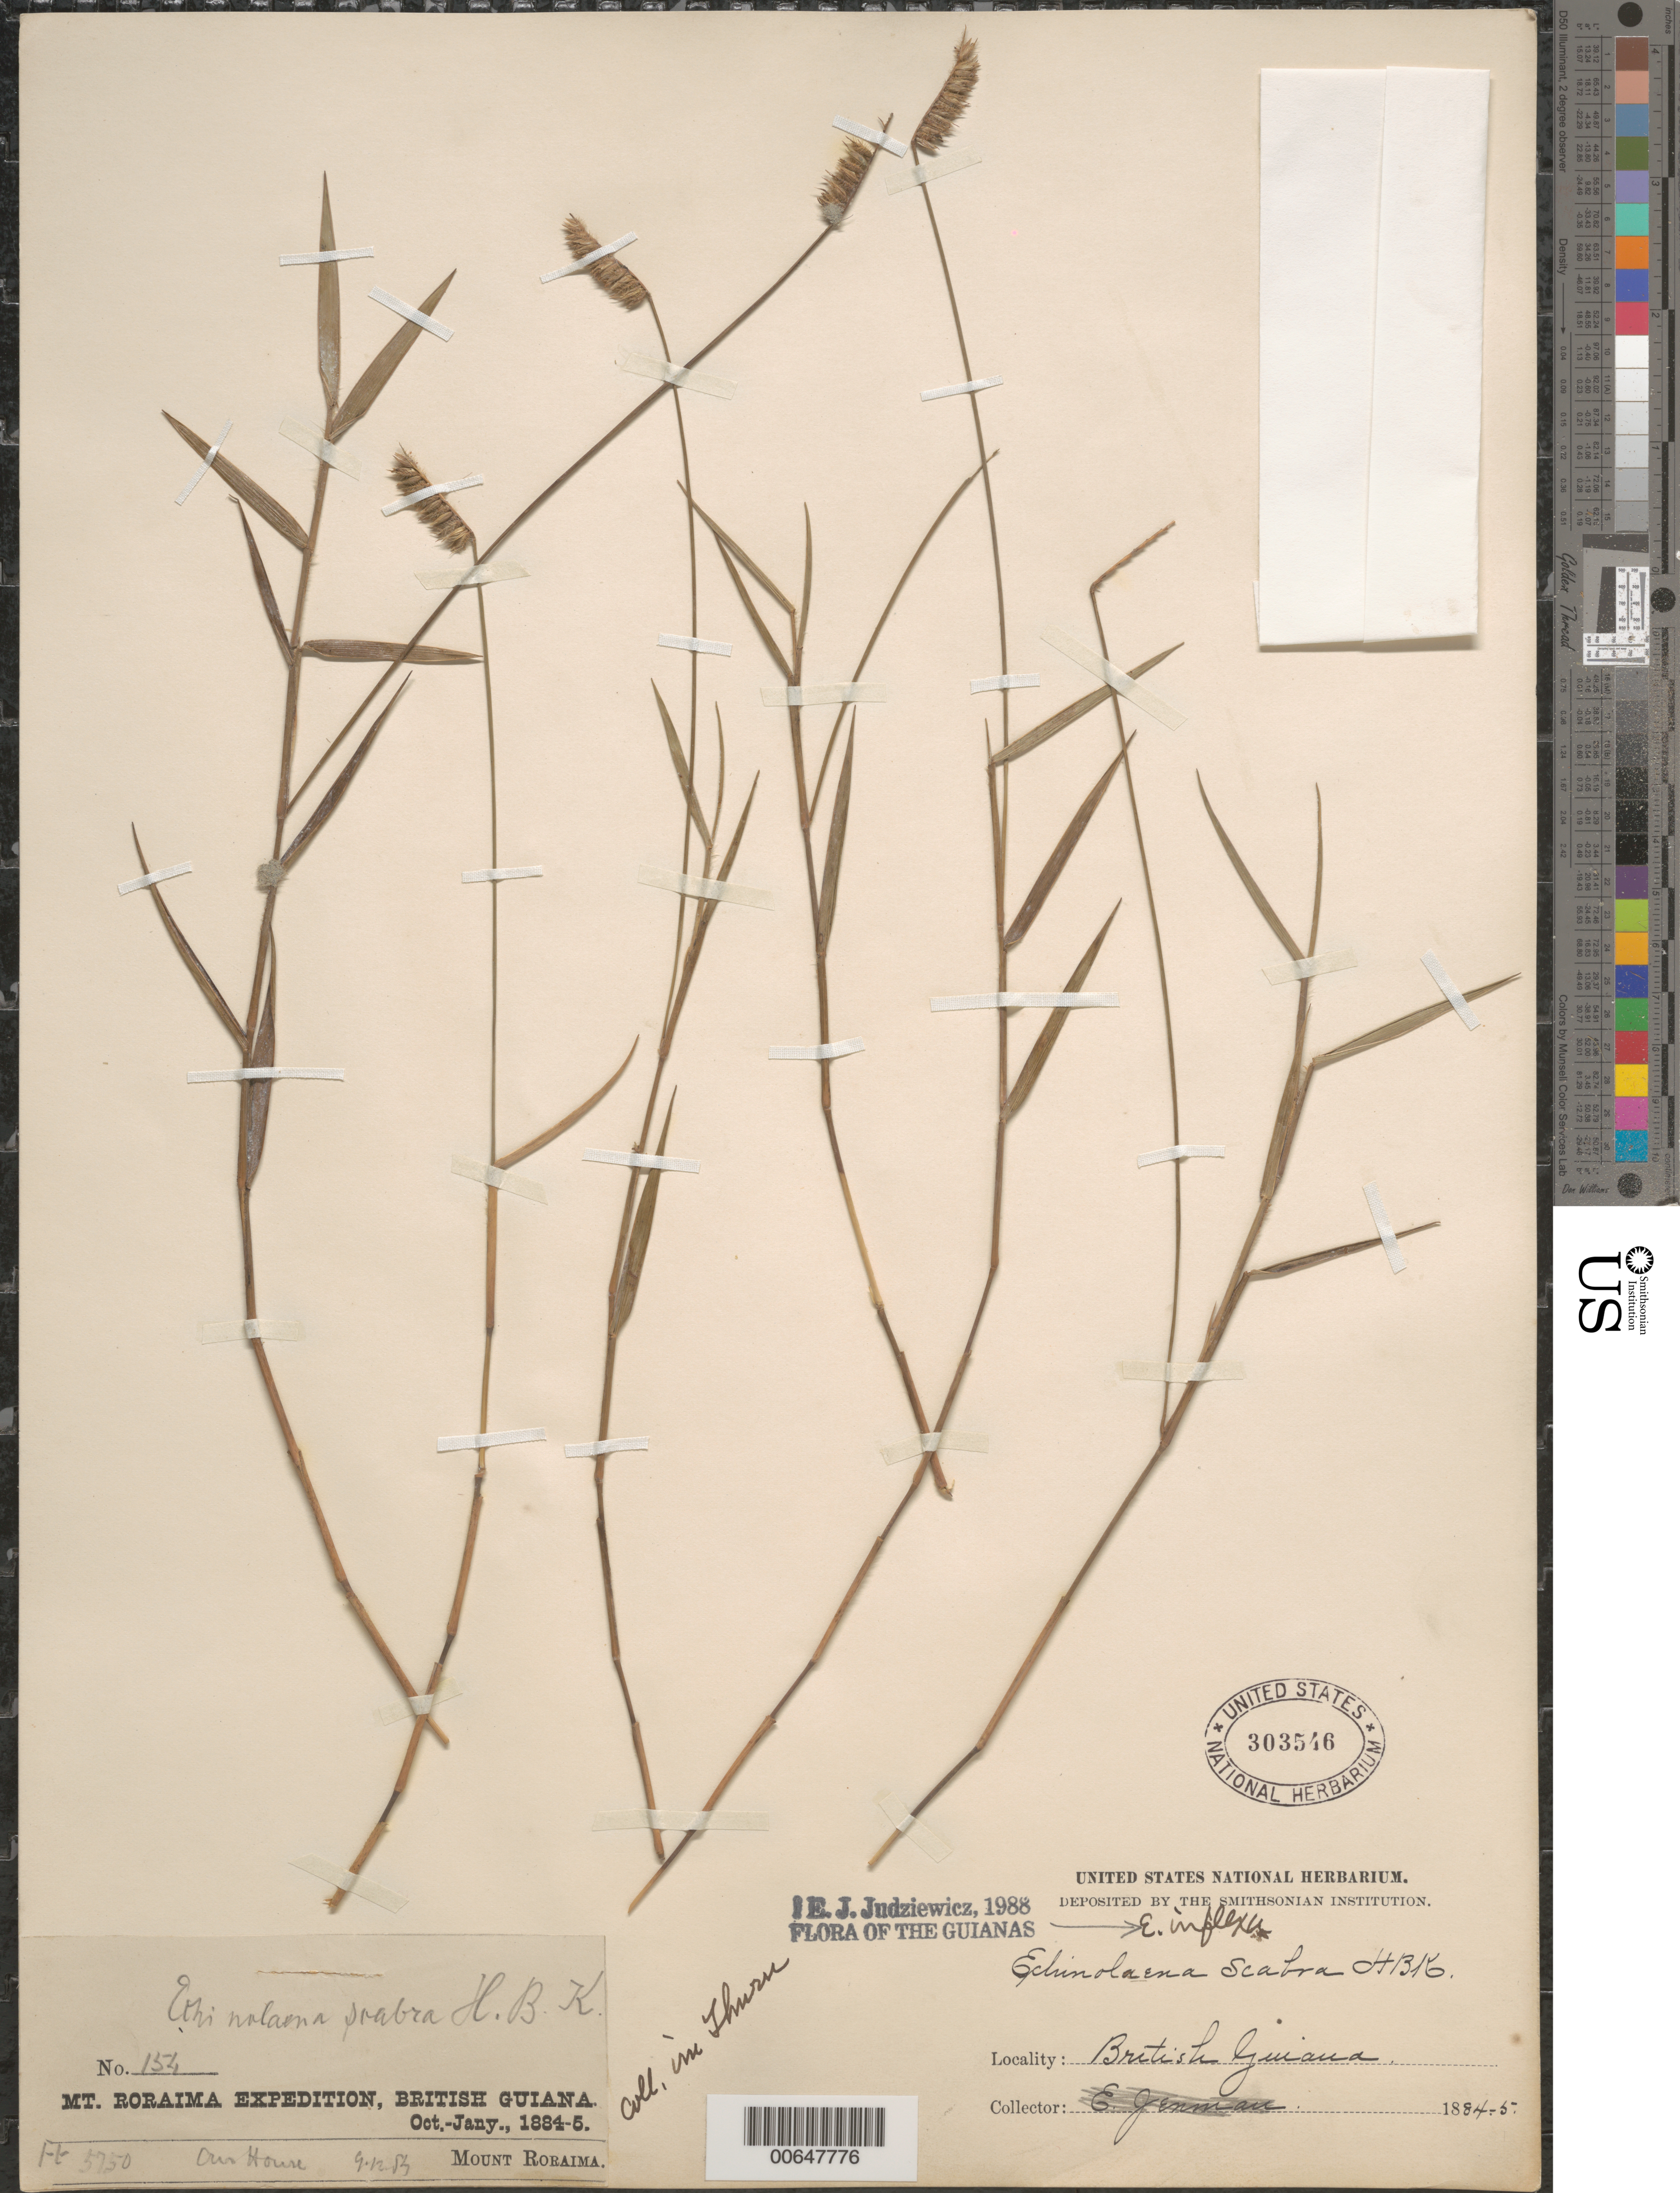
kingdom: Plantae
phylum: Tracheophyta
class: Liliopsida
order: Poales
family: Poaceae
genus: Echinolaena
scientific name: Echinolaena inflexa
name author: (Poir.) Chase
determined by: Judziewicz, E. J.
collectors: E. F. im Thurn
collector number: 154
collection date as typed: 12 December 1884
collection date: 1884-12-12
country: Guyana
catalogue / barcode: US 303546